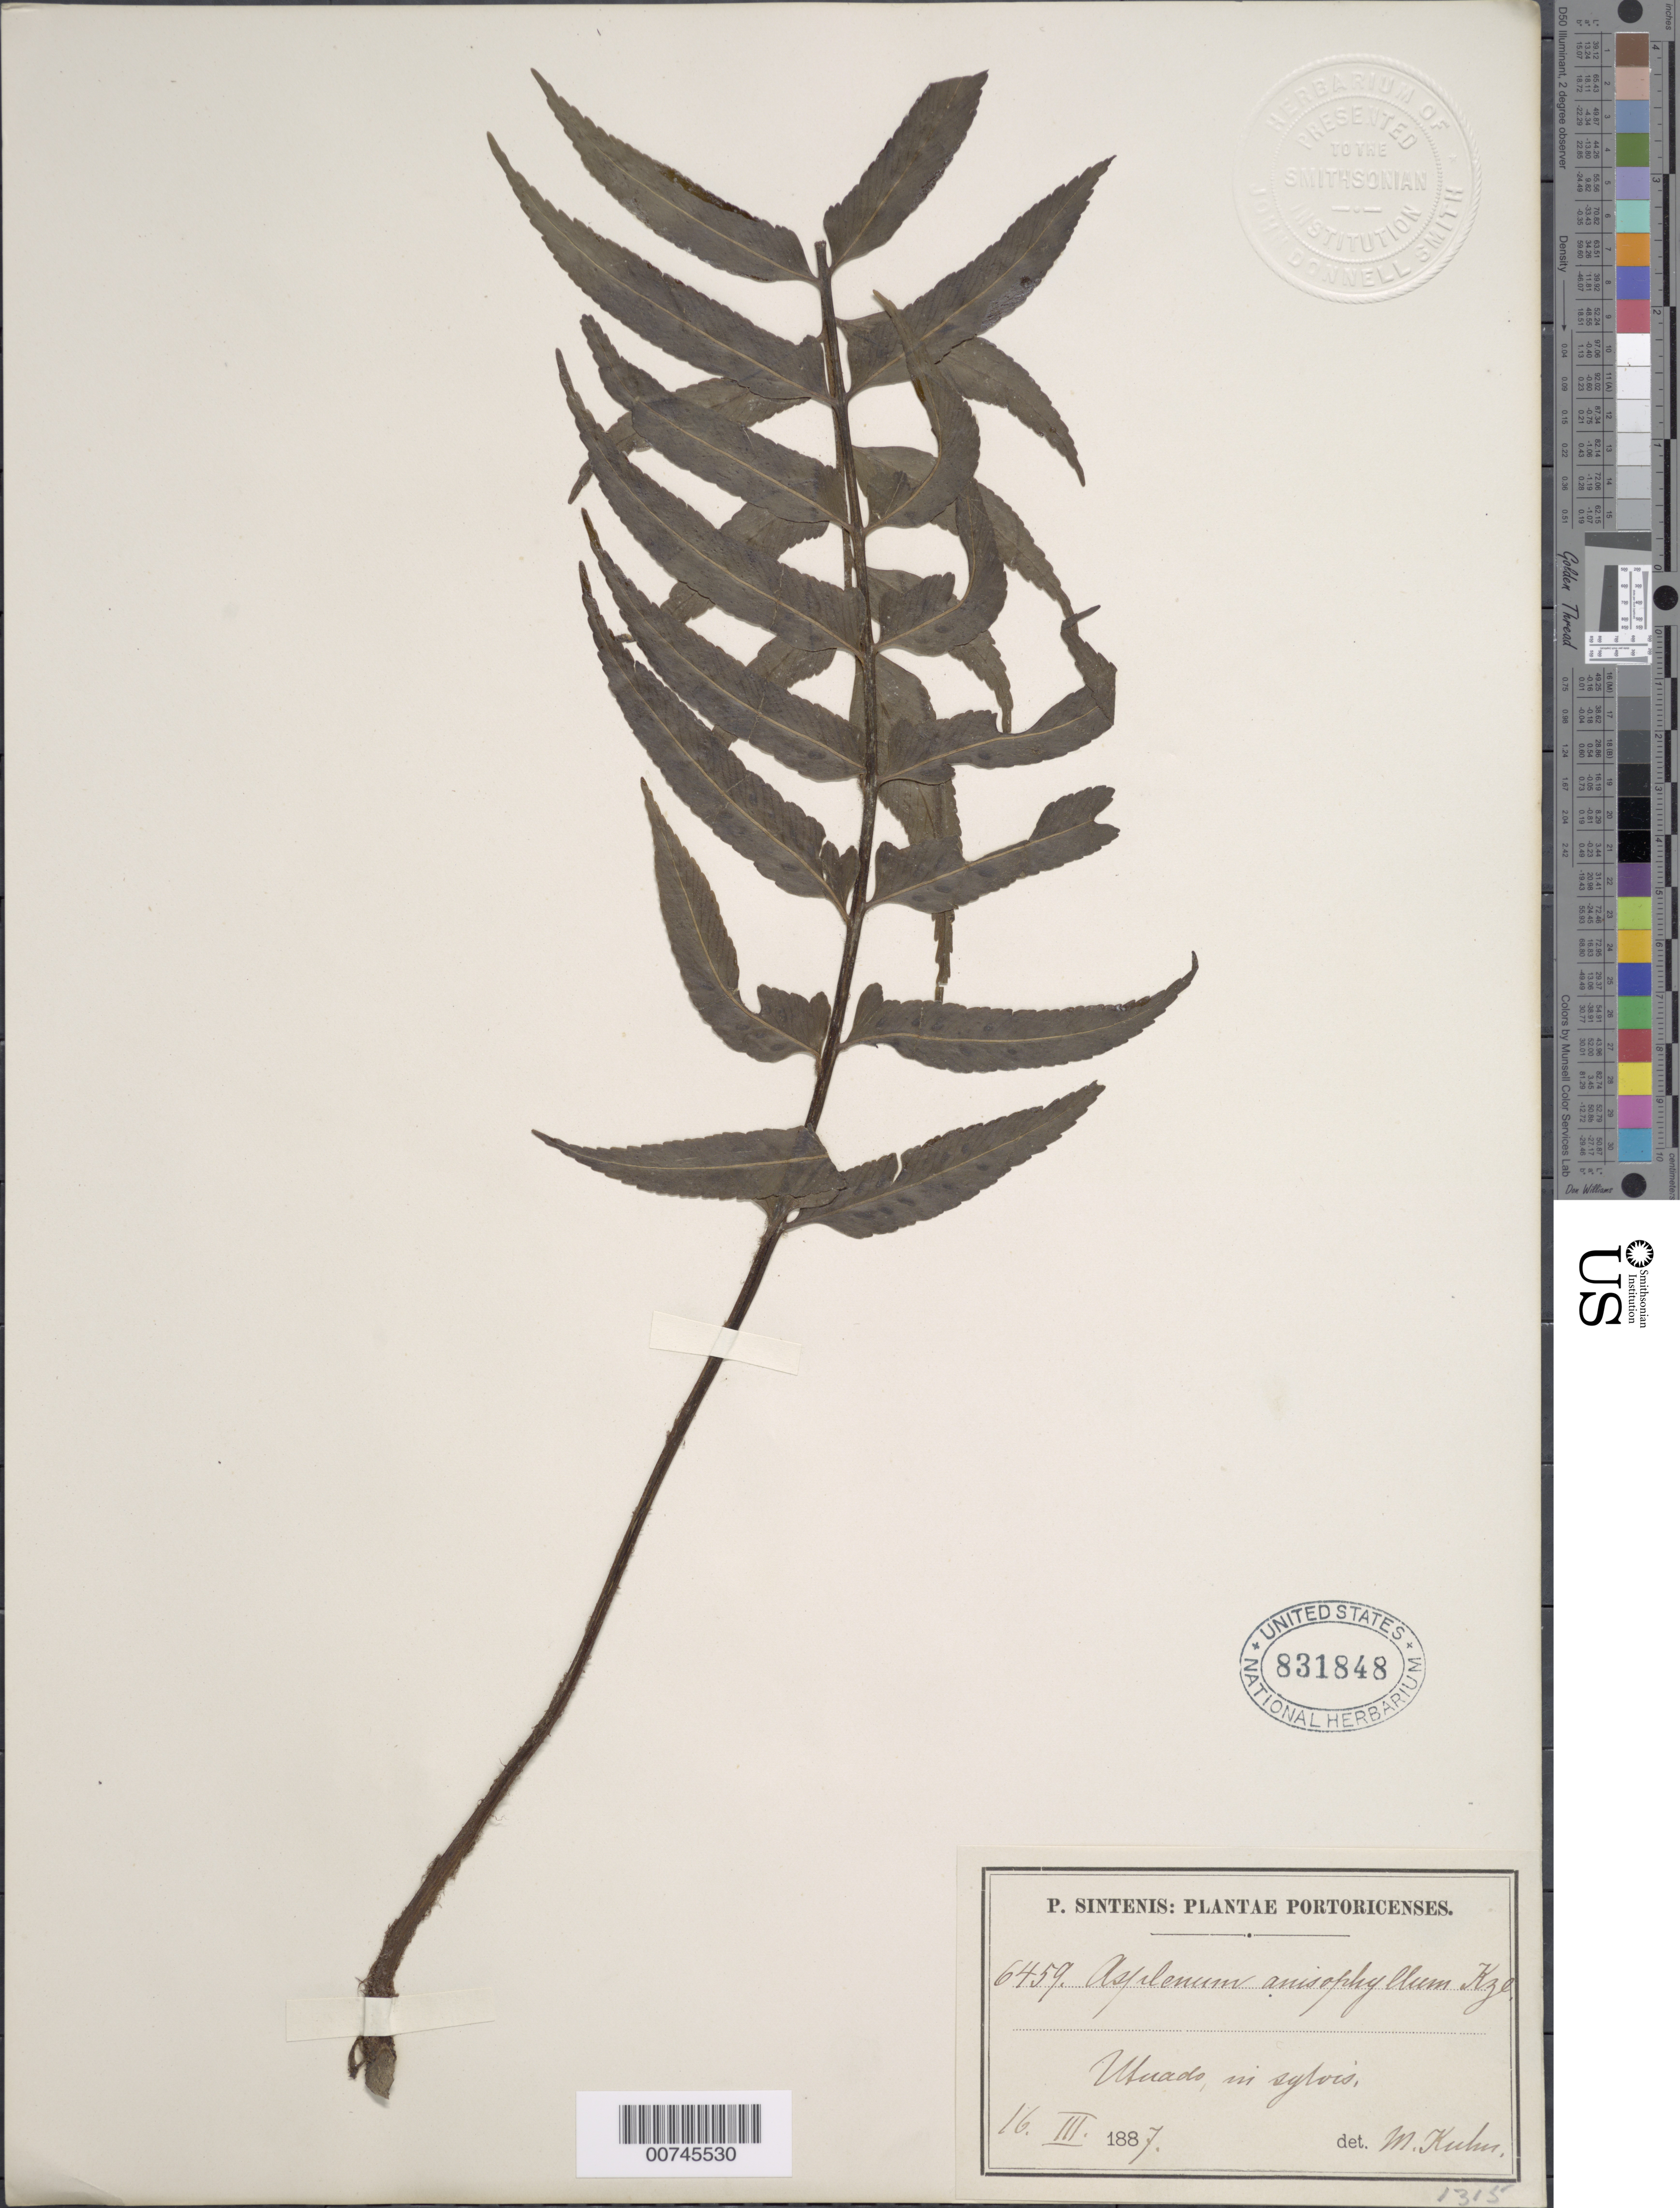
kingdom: Plantae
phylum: Tracheophyta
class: Polypodiopsida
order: Polypodiales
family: Aspleniaceae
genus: Asplenium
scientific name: Asplenium feei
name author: Kunze ex Fée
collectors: P. Sintenis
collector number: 6459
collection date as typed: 16 Mar 1887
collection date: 1887-03-16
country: Puerto Rico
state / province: Utuado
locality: Utuado, in sylvis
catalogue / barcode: US 831848